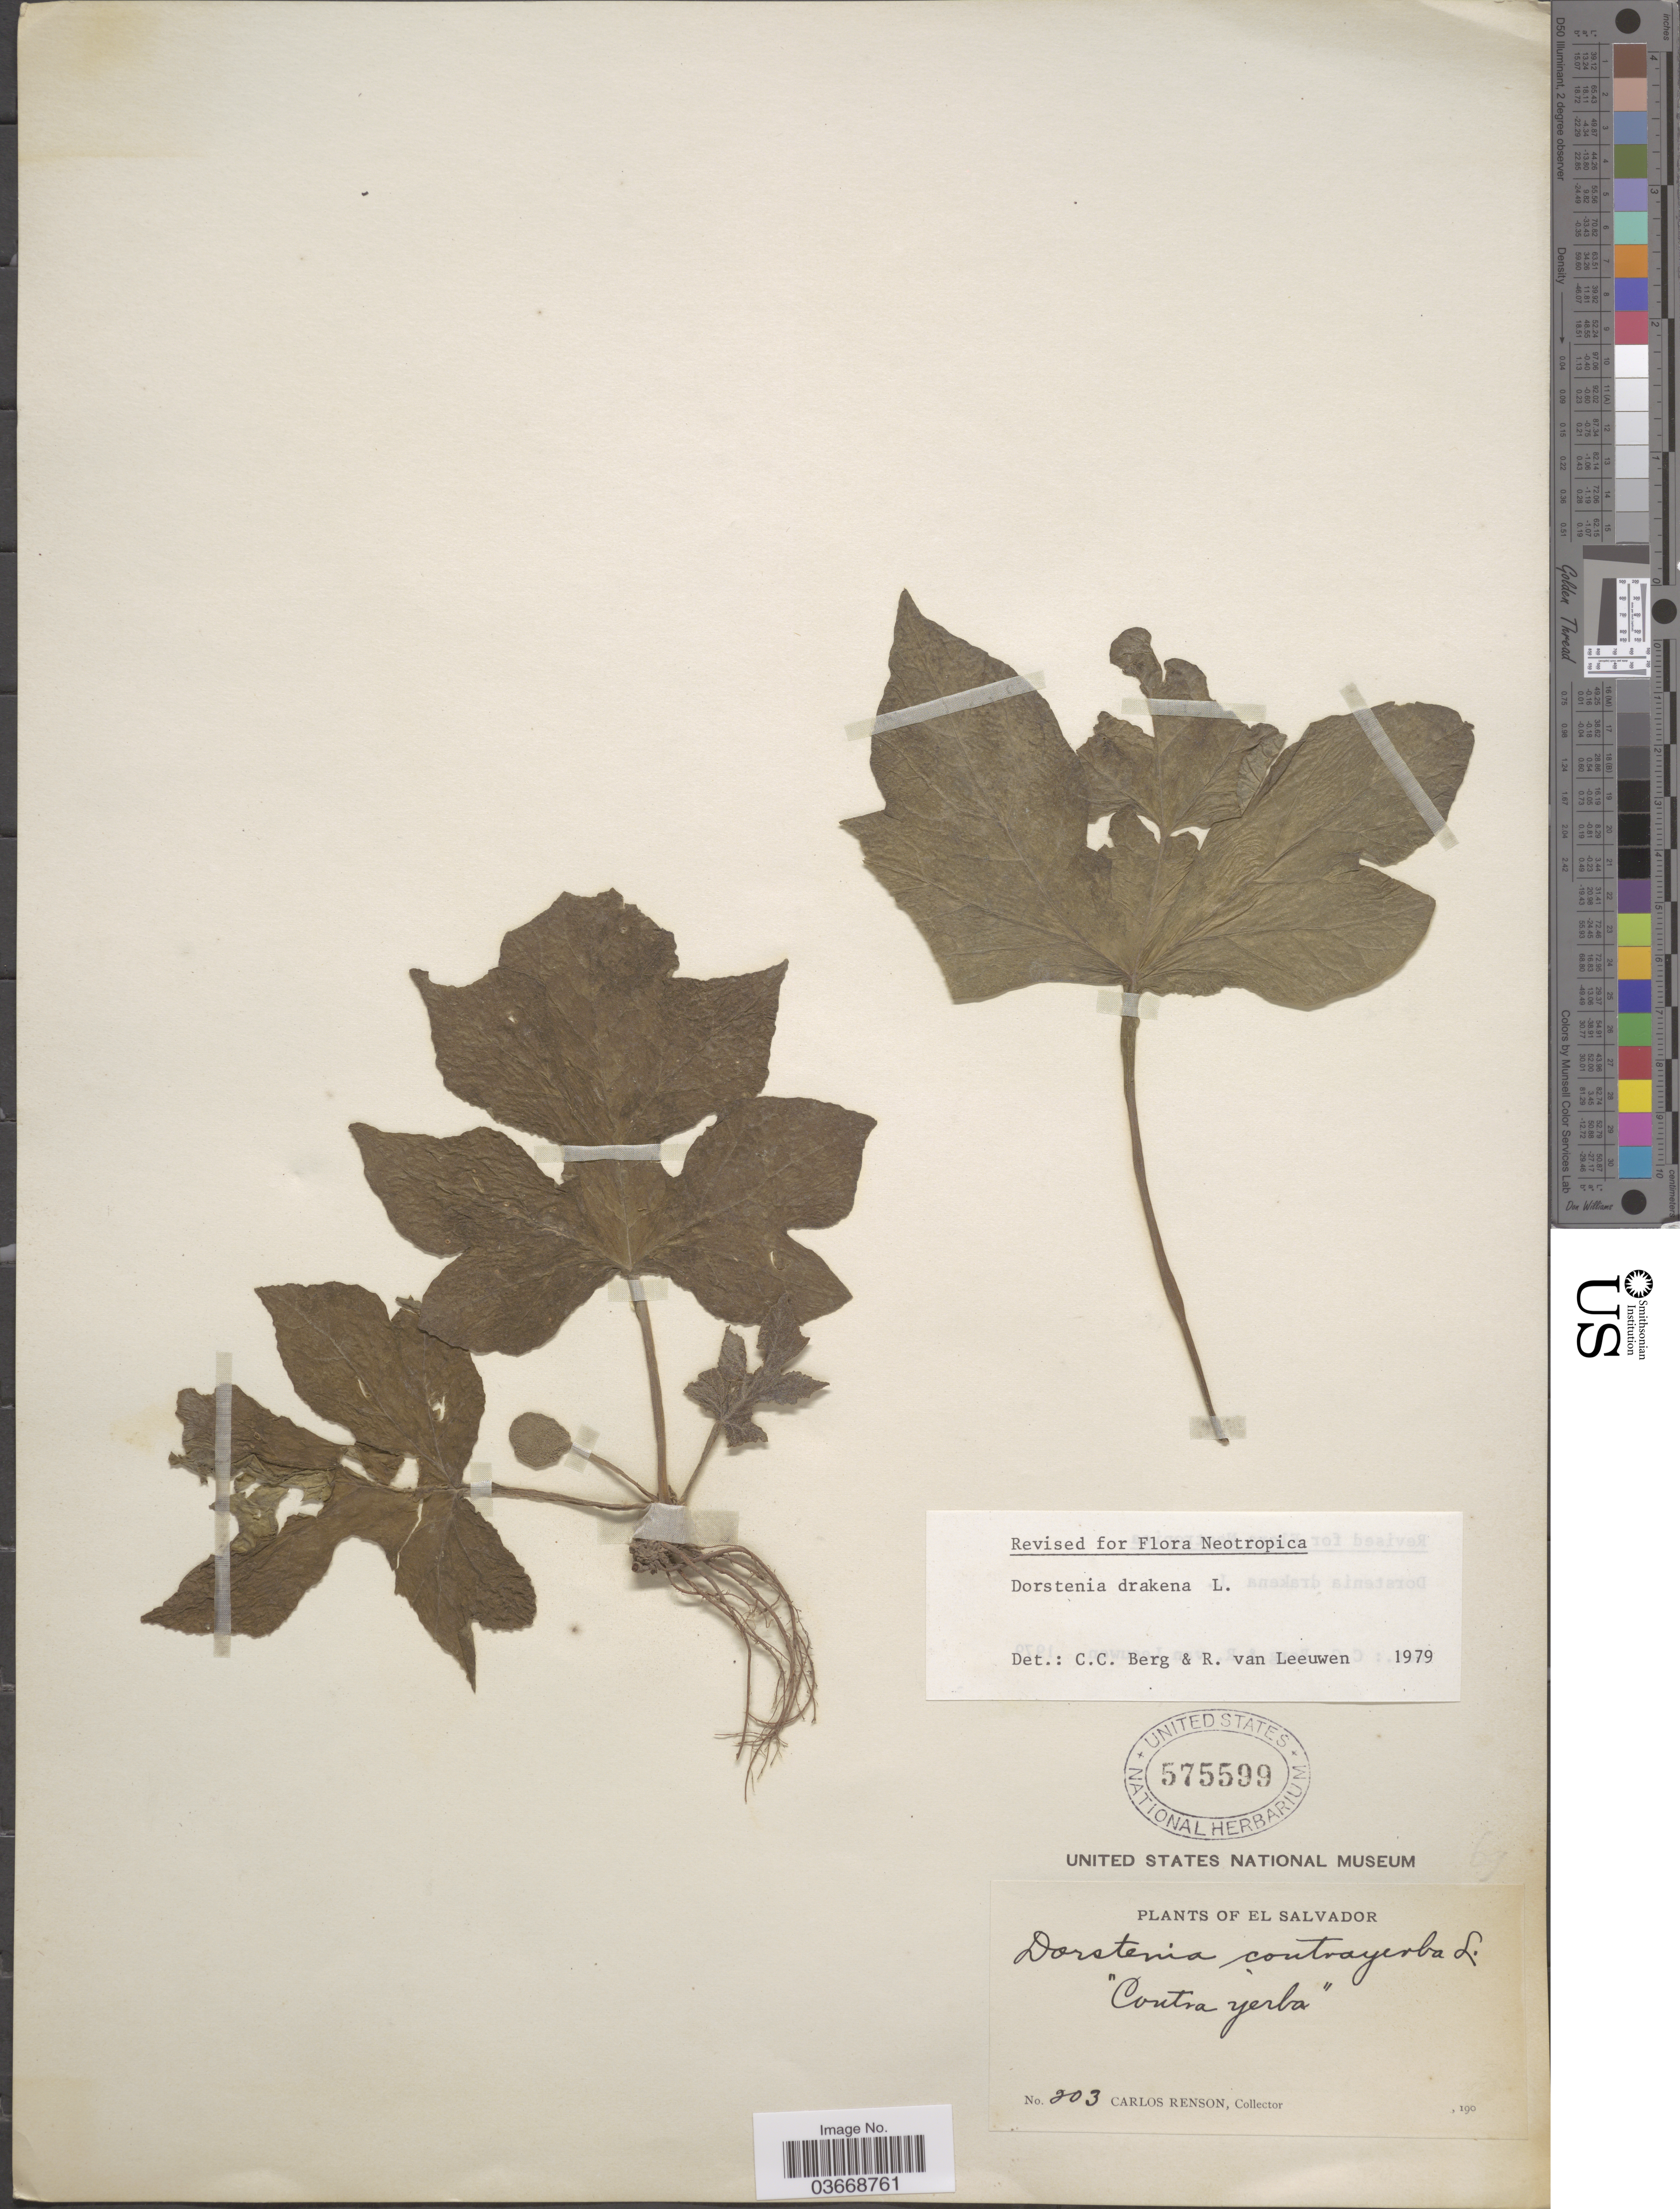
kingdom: Plantae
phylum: Tracheophyta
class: Magnoliopsida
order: Rosales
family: Moraceae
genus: Dorstenia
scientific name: Dorstenia drakena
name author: L.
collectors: C. Renson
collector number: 203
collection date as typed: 190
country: El Salvador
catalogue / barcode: US 575599